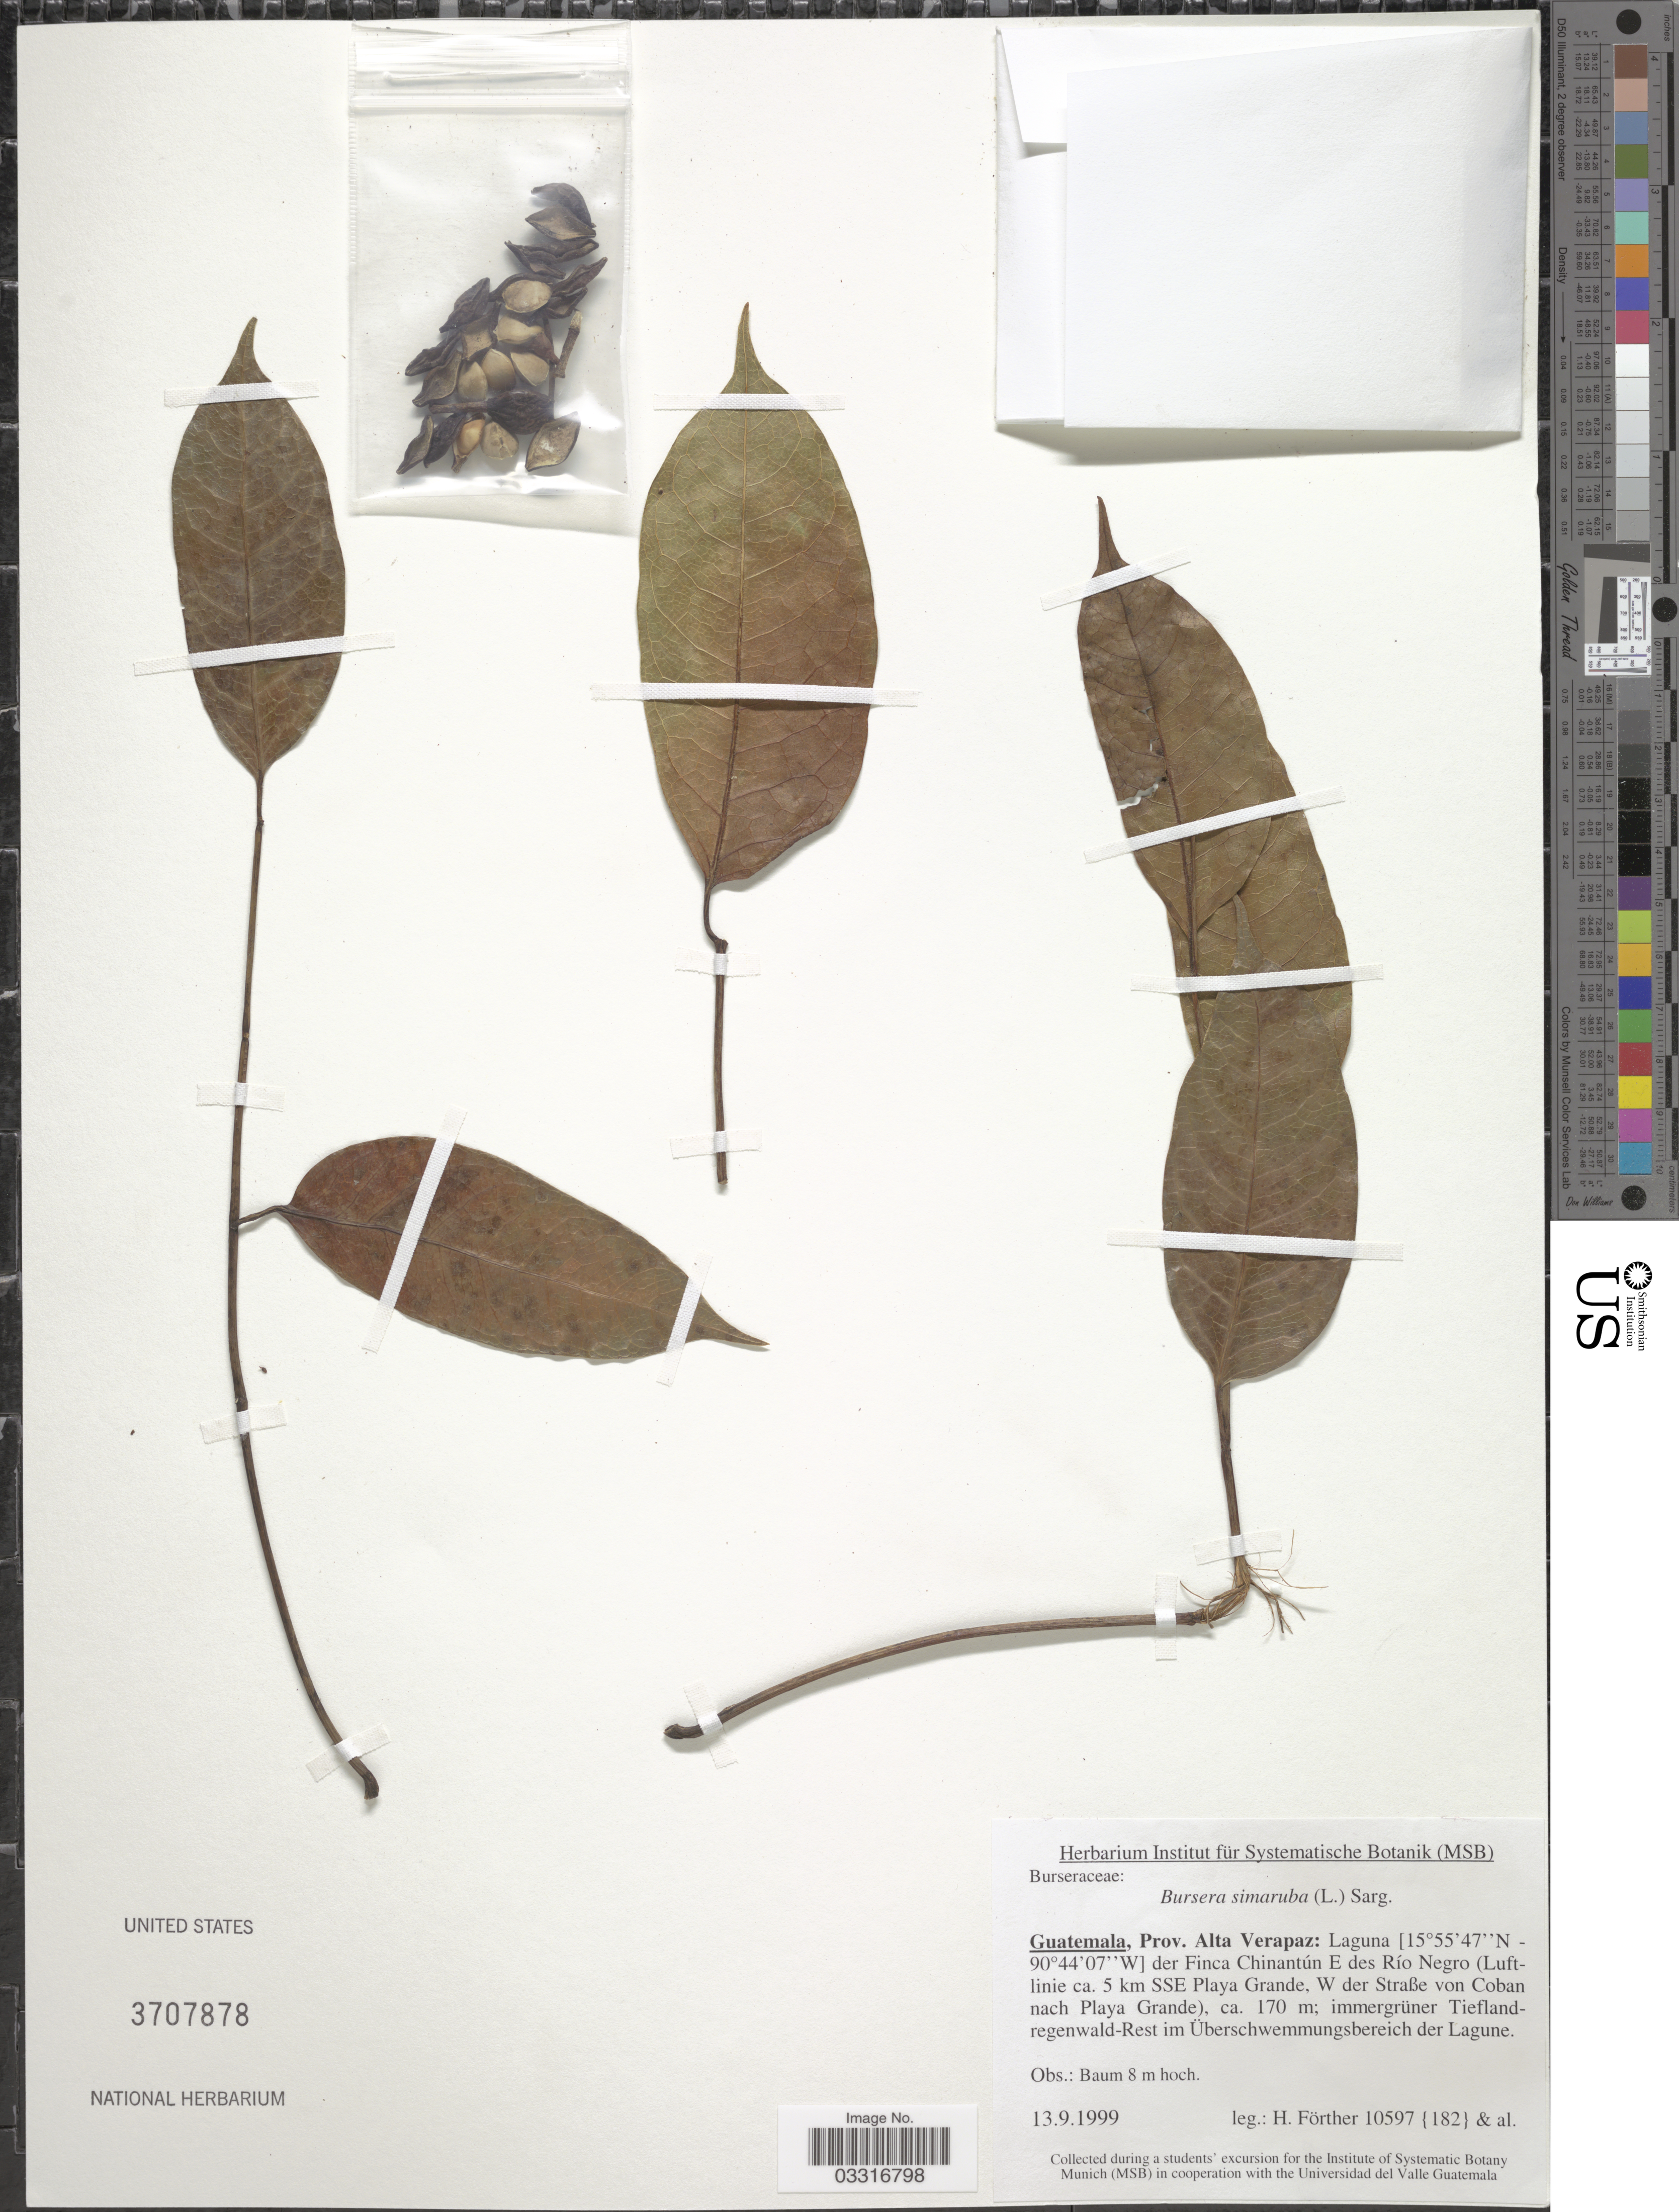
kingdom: Plantae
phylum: Tracheophyta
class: Magnoliopsida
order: Sapindales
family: Burseraceae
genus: Bursera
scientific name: Bursera simaruba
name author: (L.) Sarg.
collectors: H. Förther & et al.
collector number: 10597 {182}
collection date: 1999-09-13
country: Guatemala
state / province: Alta Verapaz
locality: Laguna der Finca Chinantún E des Río Negro (Luftlinie ca. 5 km SSE Playa Grande, W der Straße von Coban nach Playa Grande), immergrüner Tiefland regenwald-Rest im Überschwemmungsbereich der Lagune.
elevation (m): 170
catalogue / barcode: US 3707878